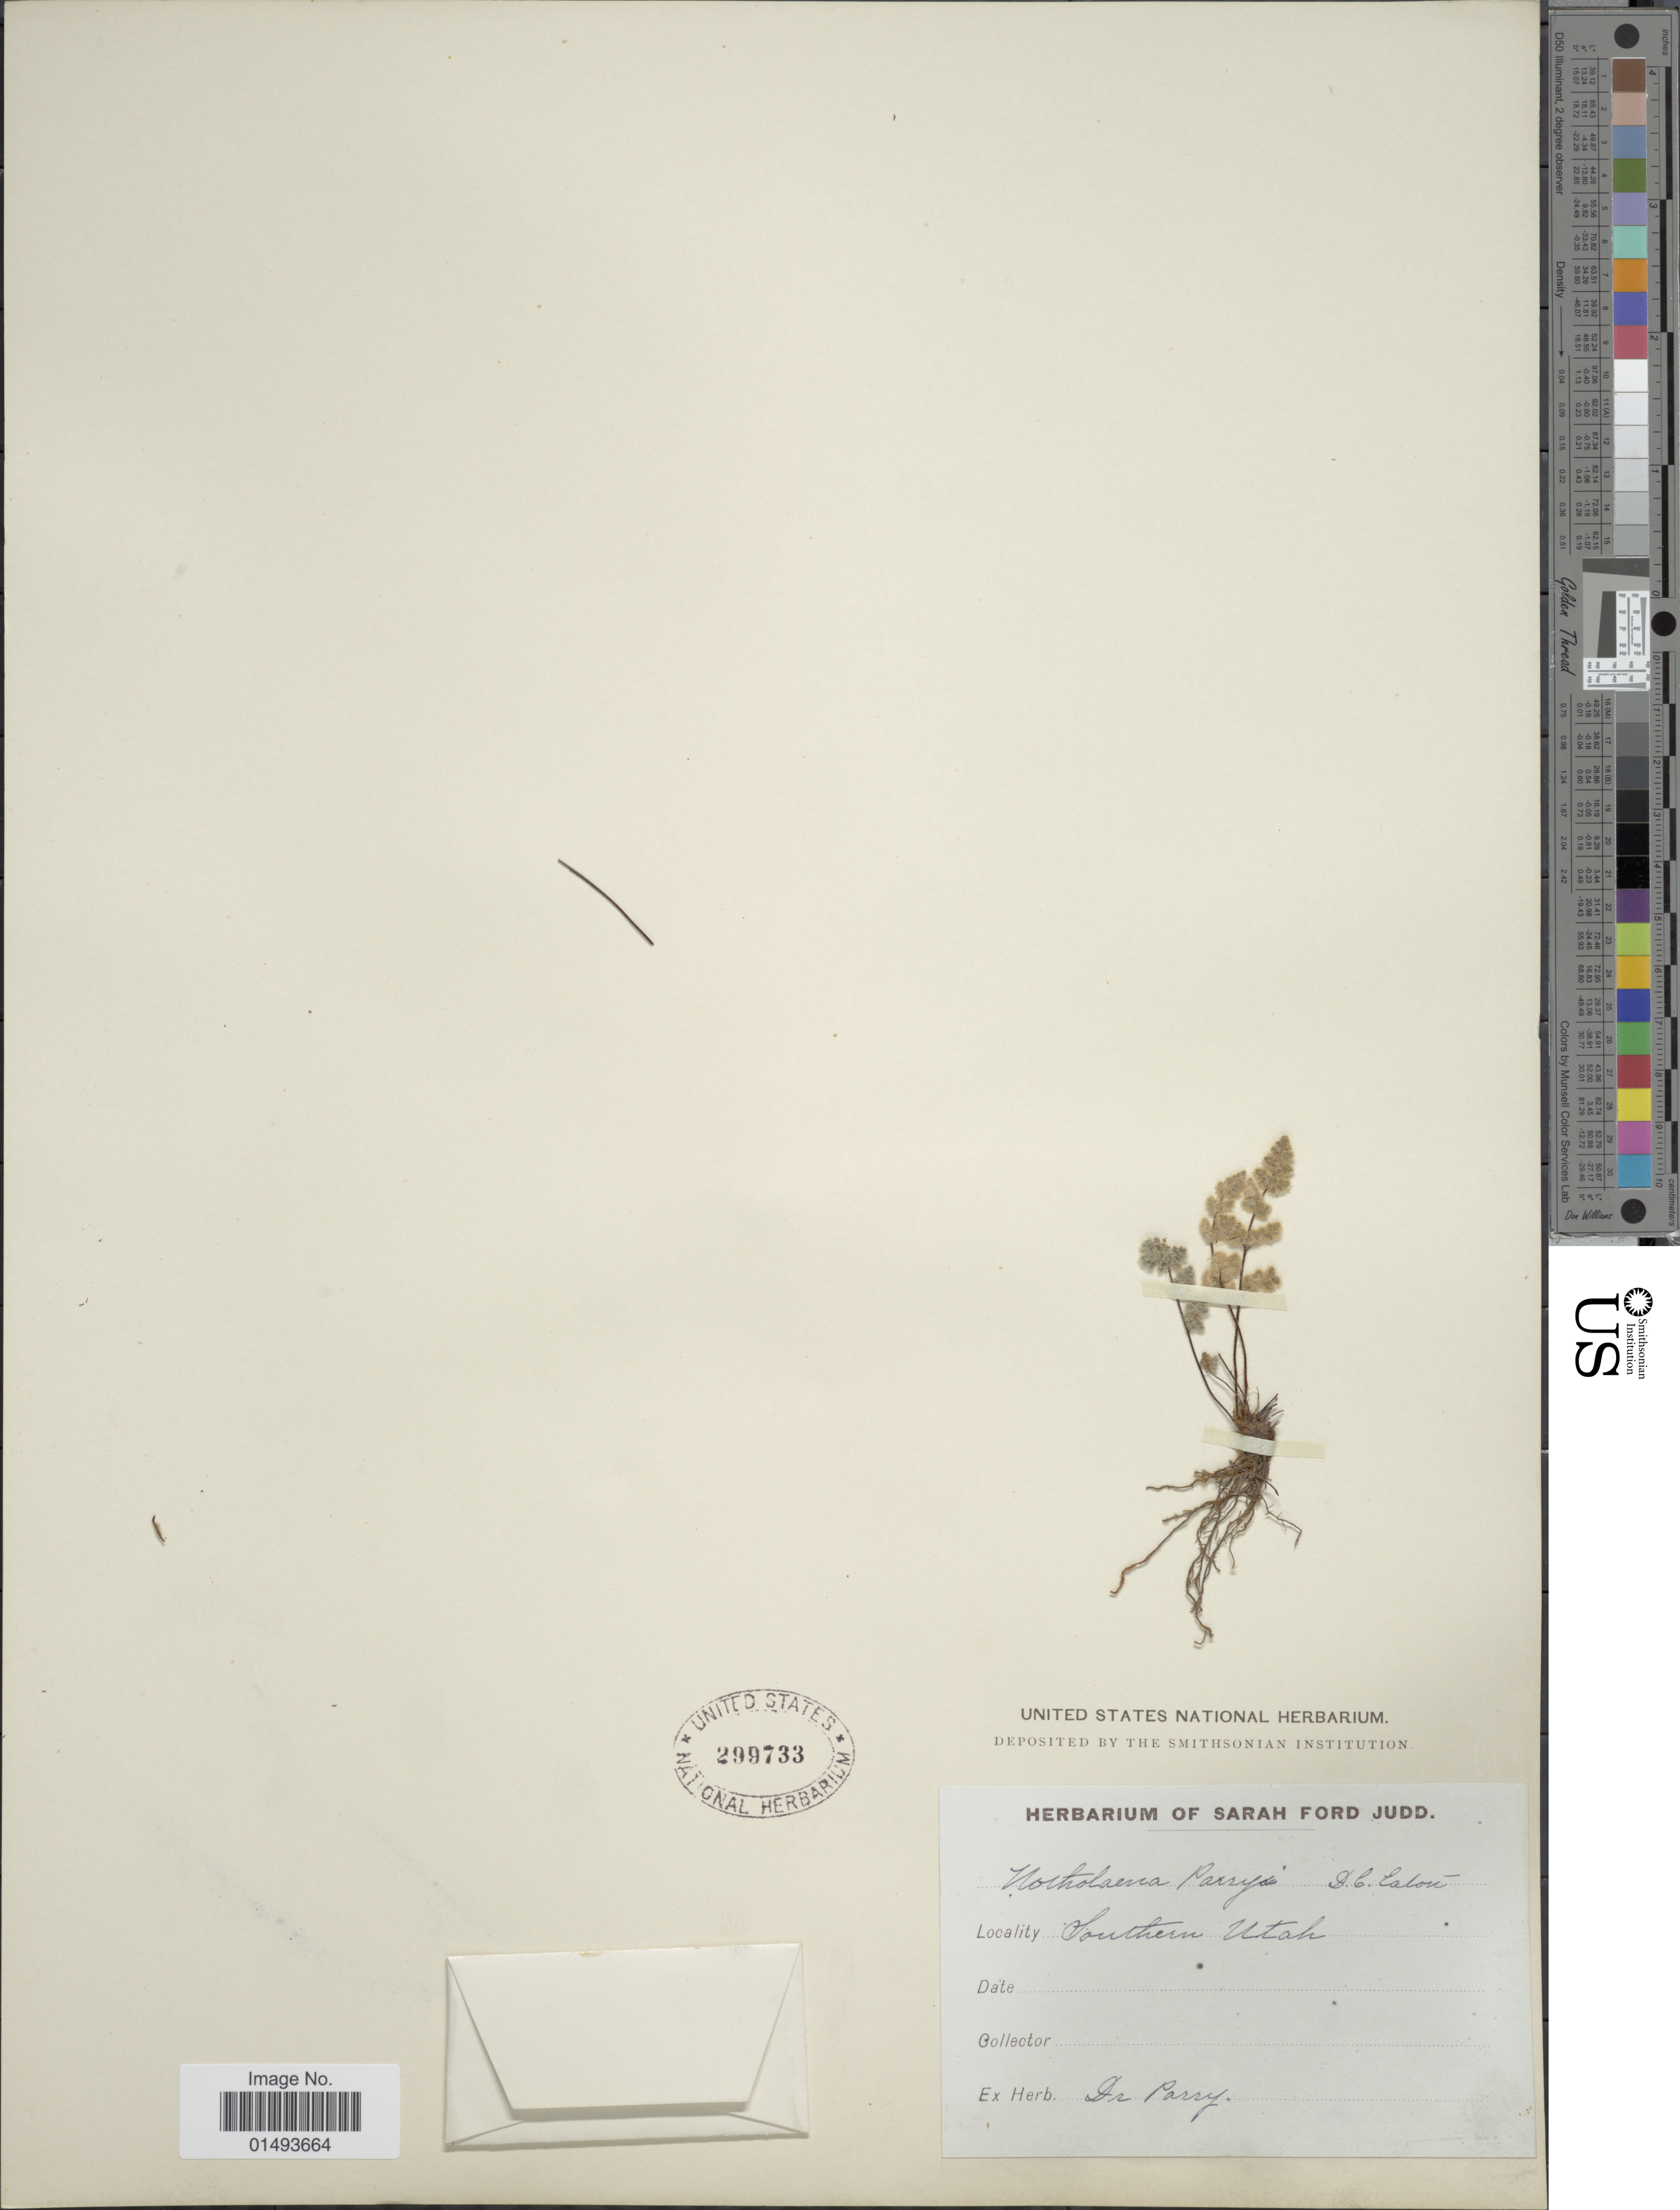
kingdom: Plantae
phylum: Tracheophyta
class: Polypodiopsida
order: Polypodiales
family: Pteridaceae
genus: Myriopteris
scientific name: Myriopteris parryi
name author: (D.C. Eaton) Grusz & Windham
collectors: Parry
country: United States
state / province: Utah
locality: Southern Utah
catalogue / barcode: US 299733